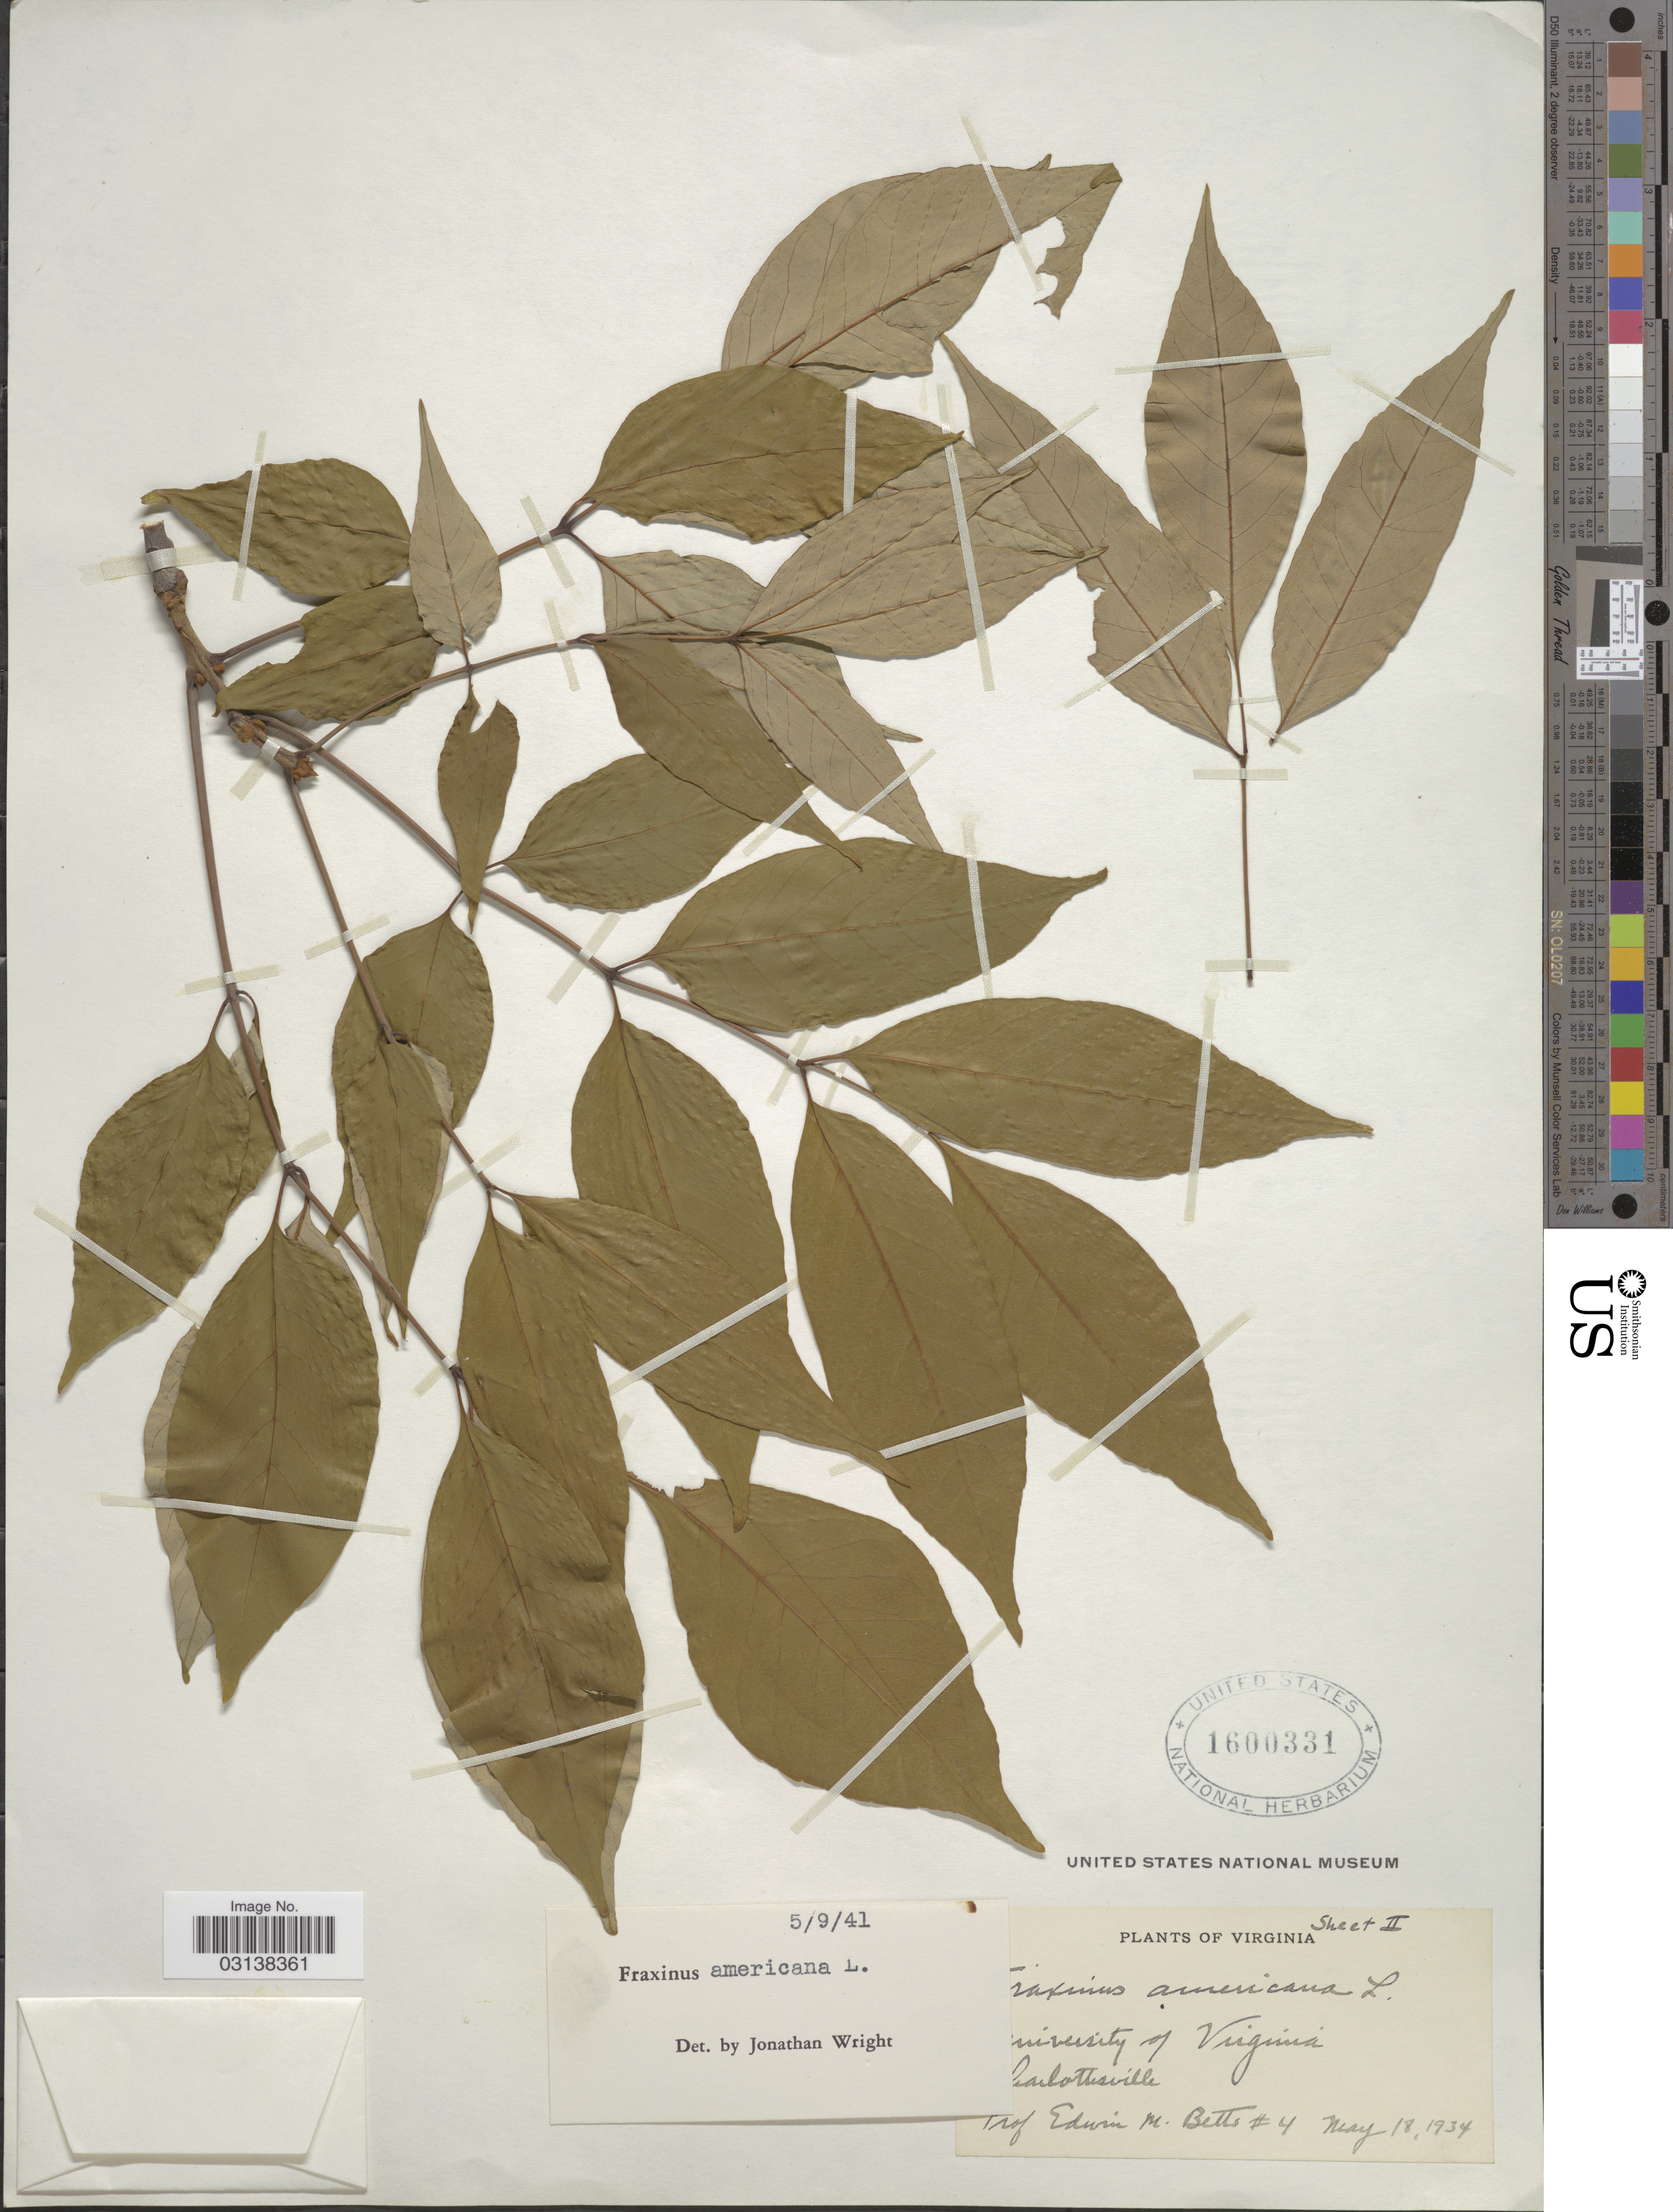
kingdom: Plantae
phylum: Tracheophyta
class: Magnoliopsida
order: Lamiales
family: Oleaceae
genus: Fraxinus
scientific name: Fraxinus americana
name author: L.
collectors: E. Betts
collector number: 4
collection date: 1934-05-18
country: United States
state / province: Virginia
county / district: City of Charlottesville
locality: University of Virginia, Charlottesville.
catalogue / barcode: US 1600331